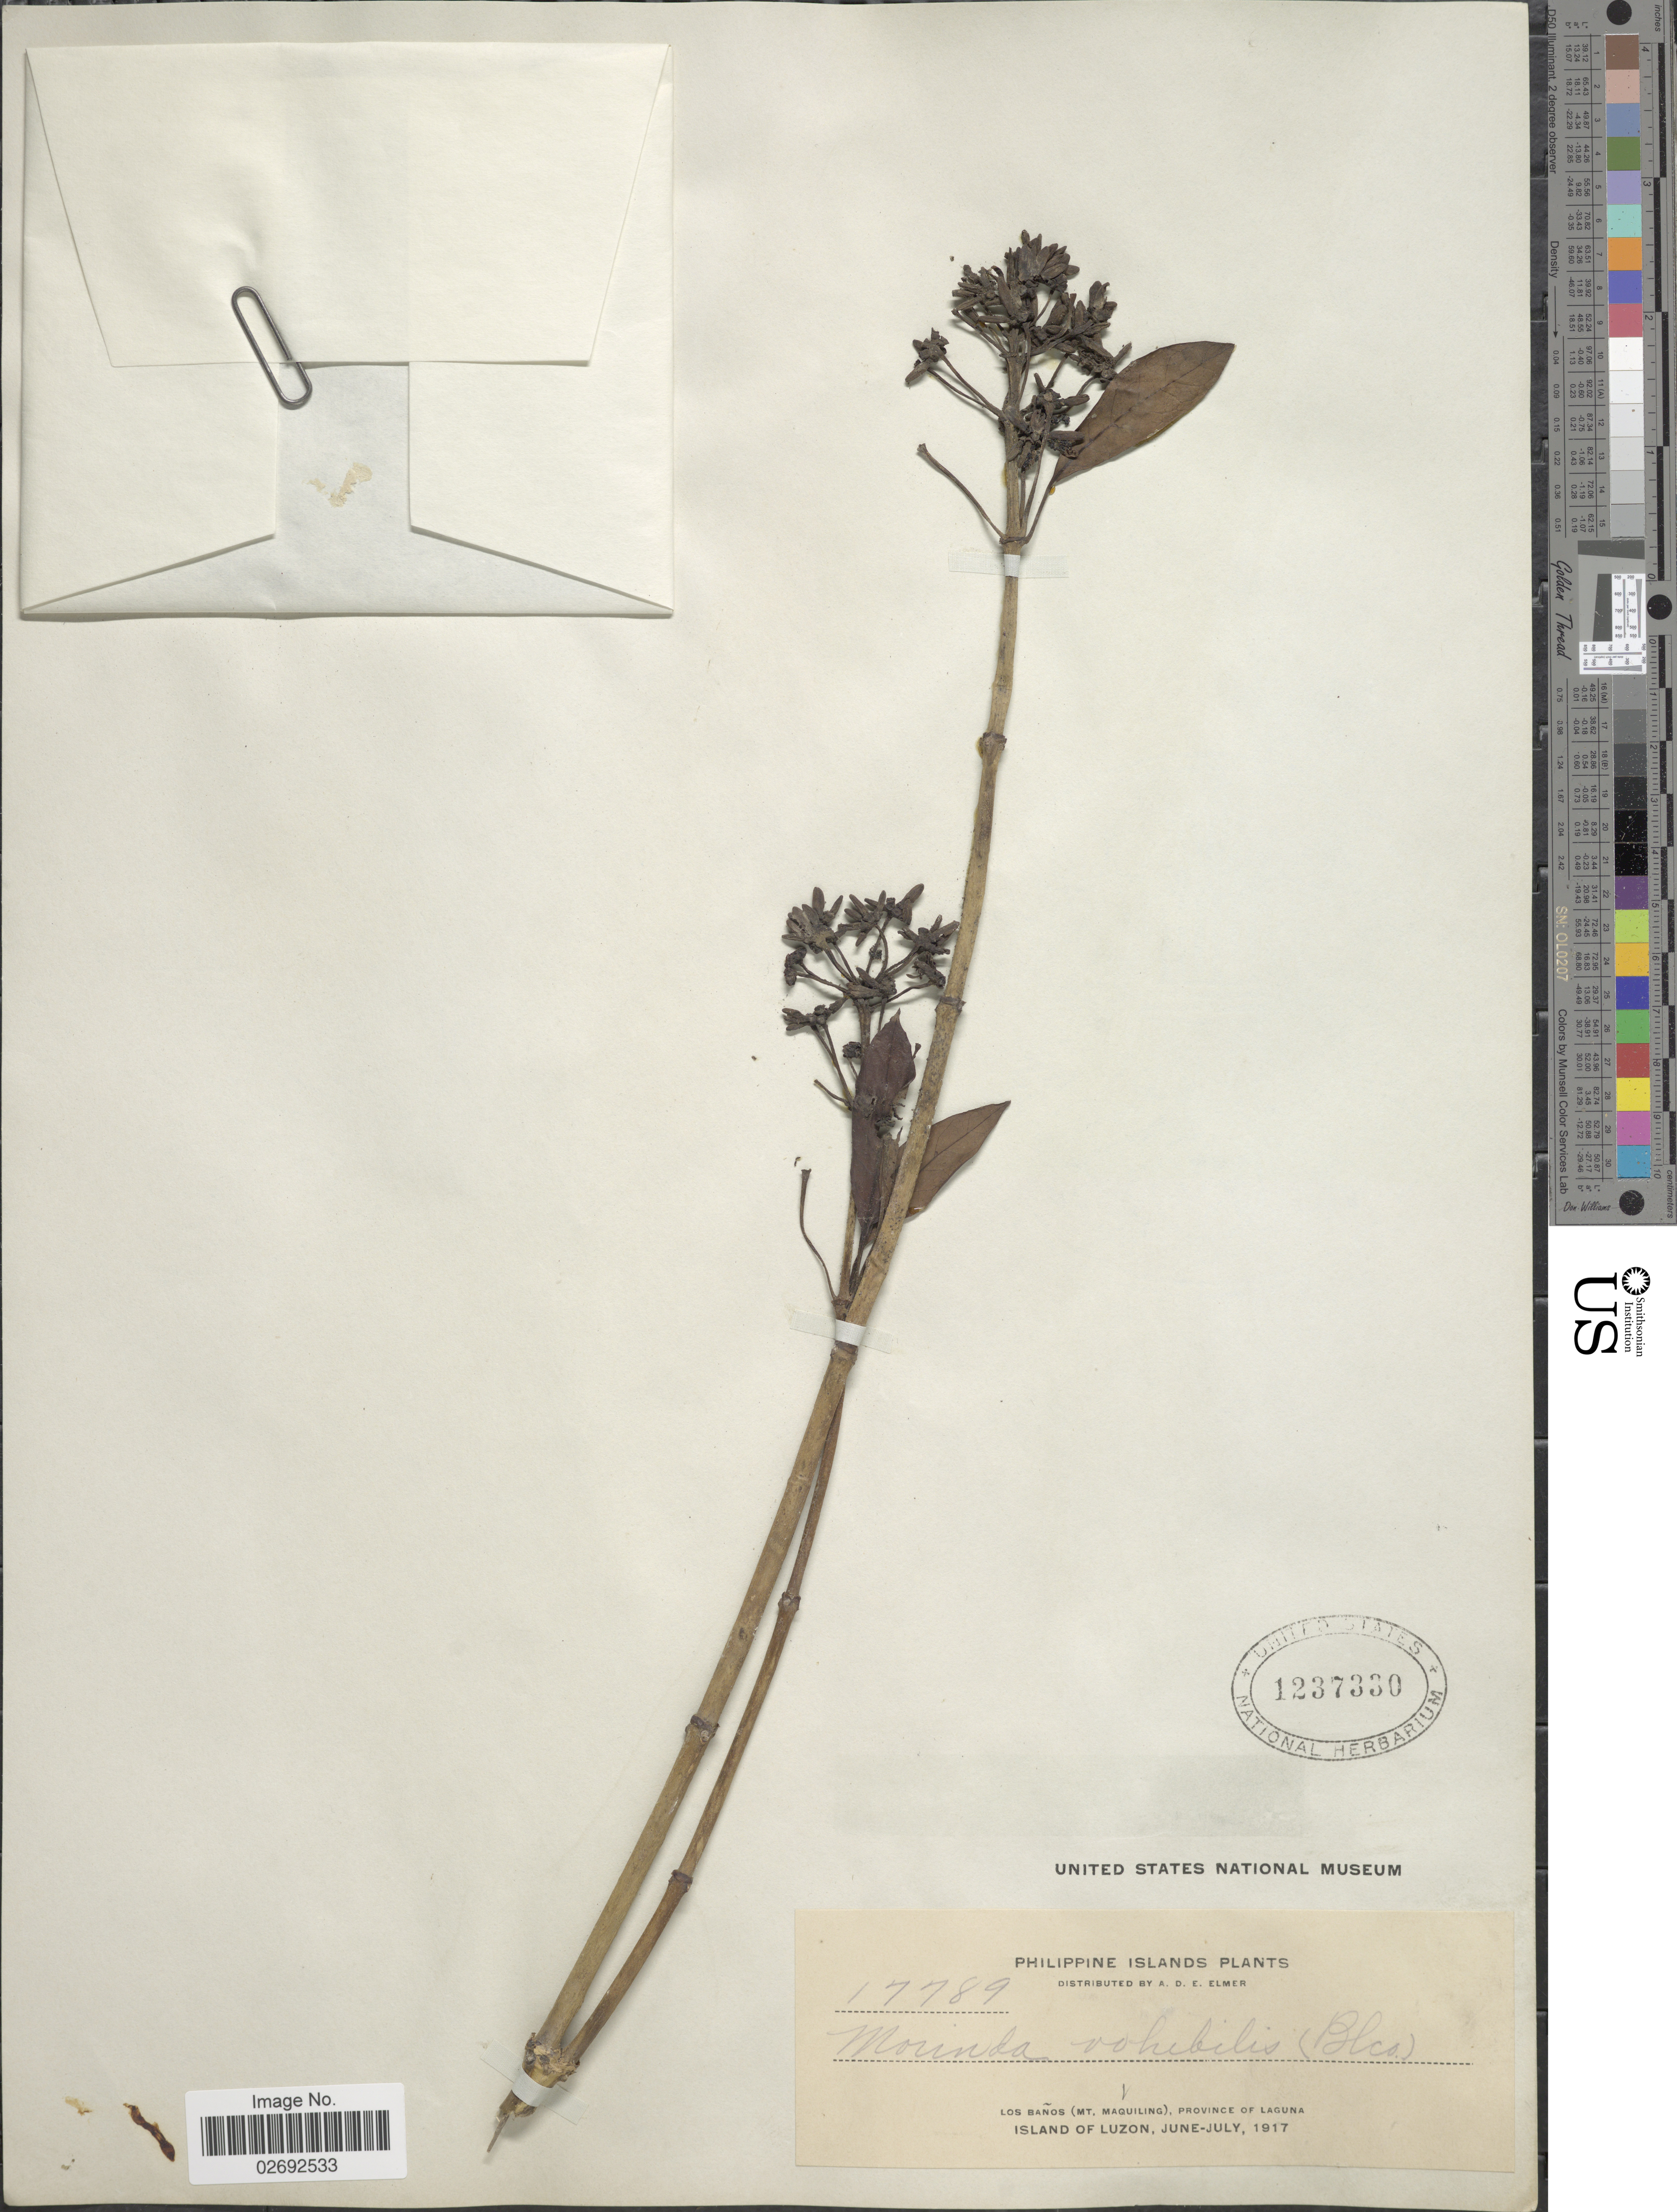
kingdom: Plantae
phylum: Tracheophyta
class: Magnoliopsida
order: Gentianales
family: Rubiaceae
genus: Morinda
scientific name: Morinda volubilis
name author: Merr.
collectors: A. D. E. Elmer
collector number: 17789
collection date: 1917-06/1917-07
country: Philippines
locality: Los Banos (Mt. Maquiling), Province of Laguna, Island of Luzon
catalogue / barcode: US 1237330